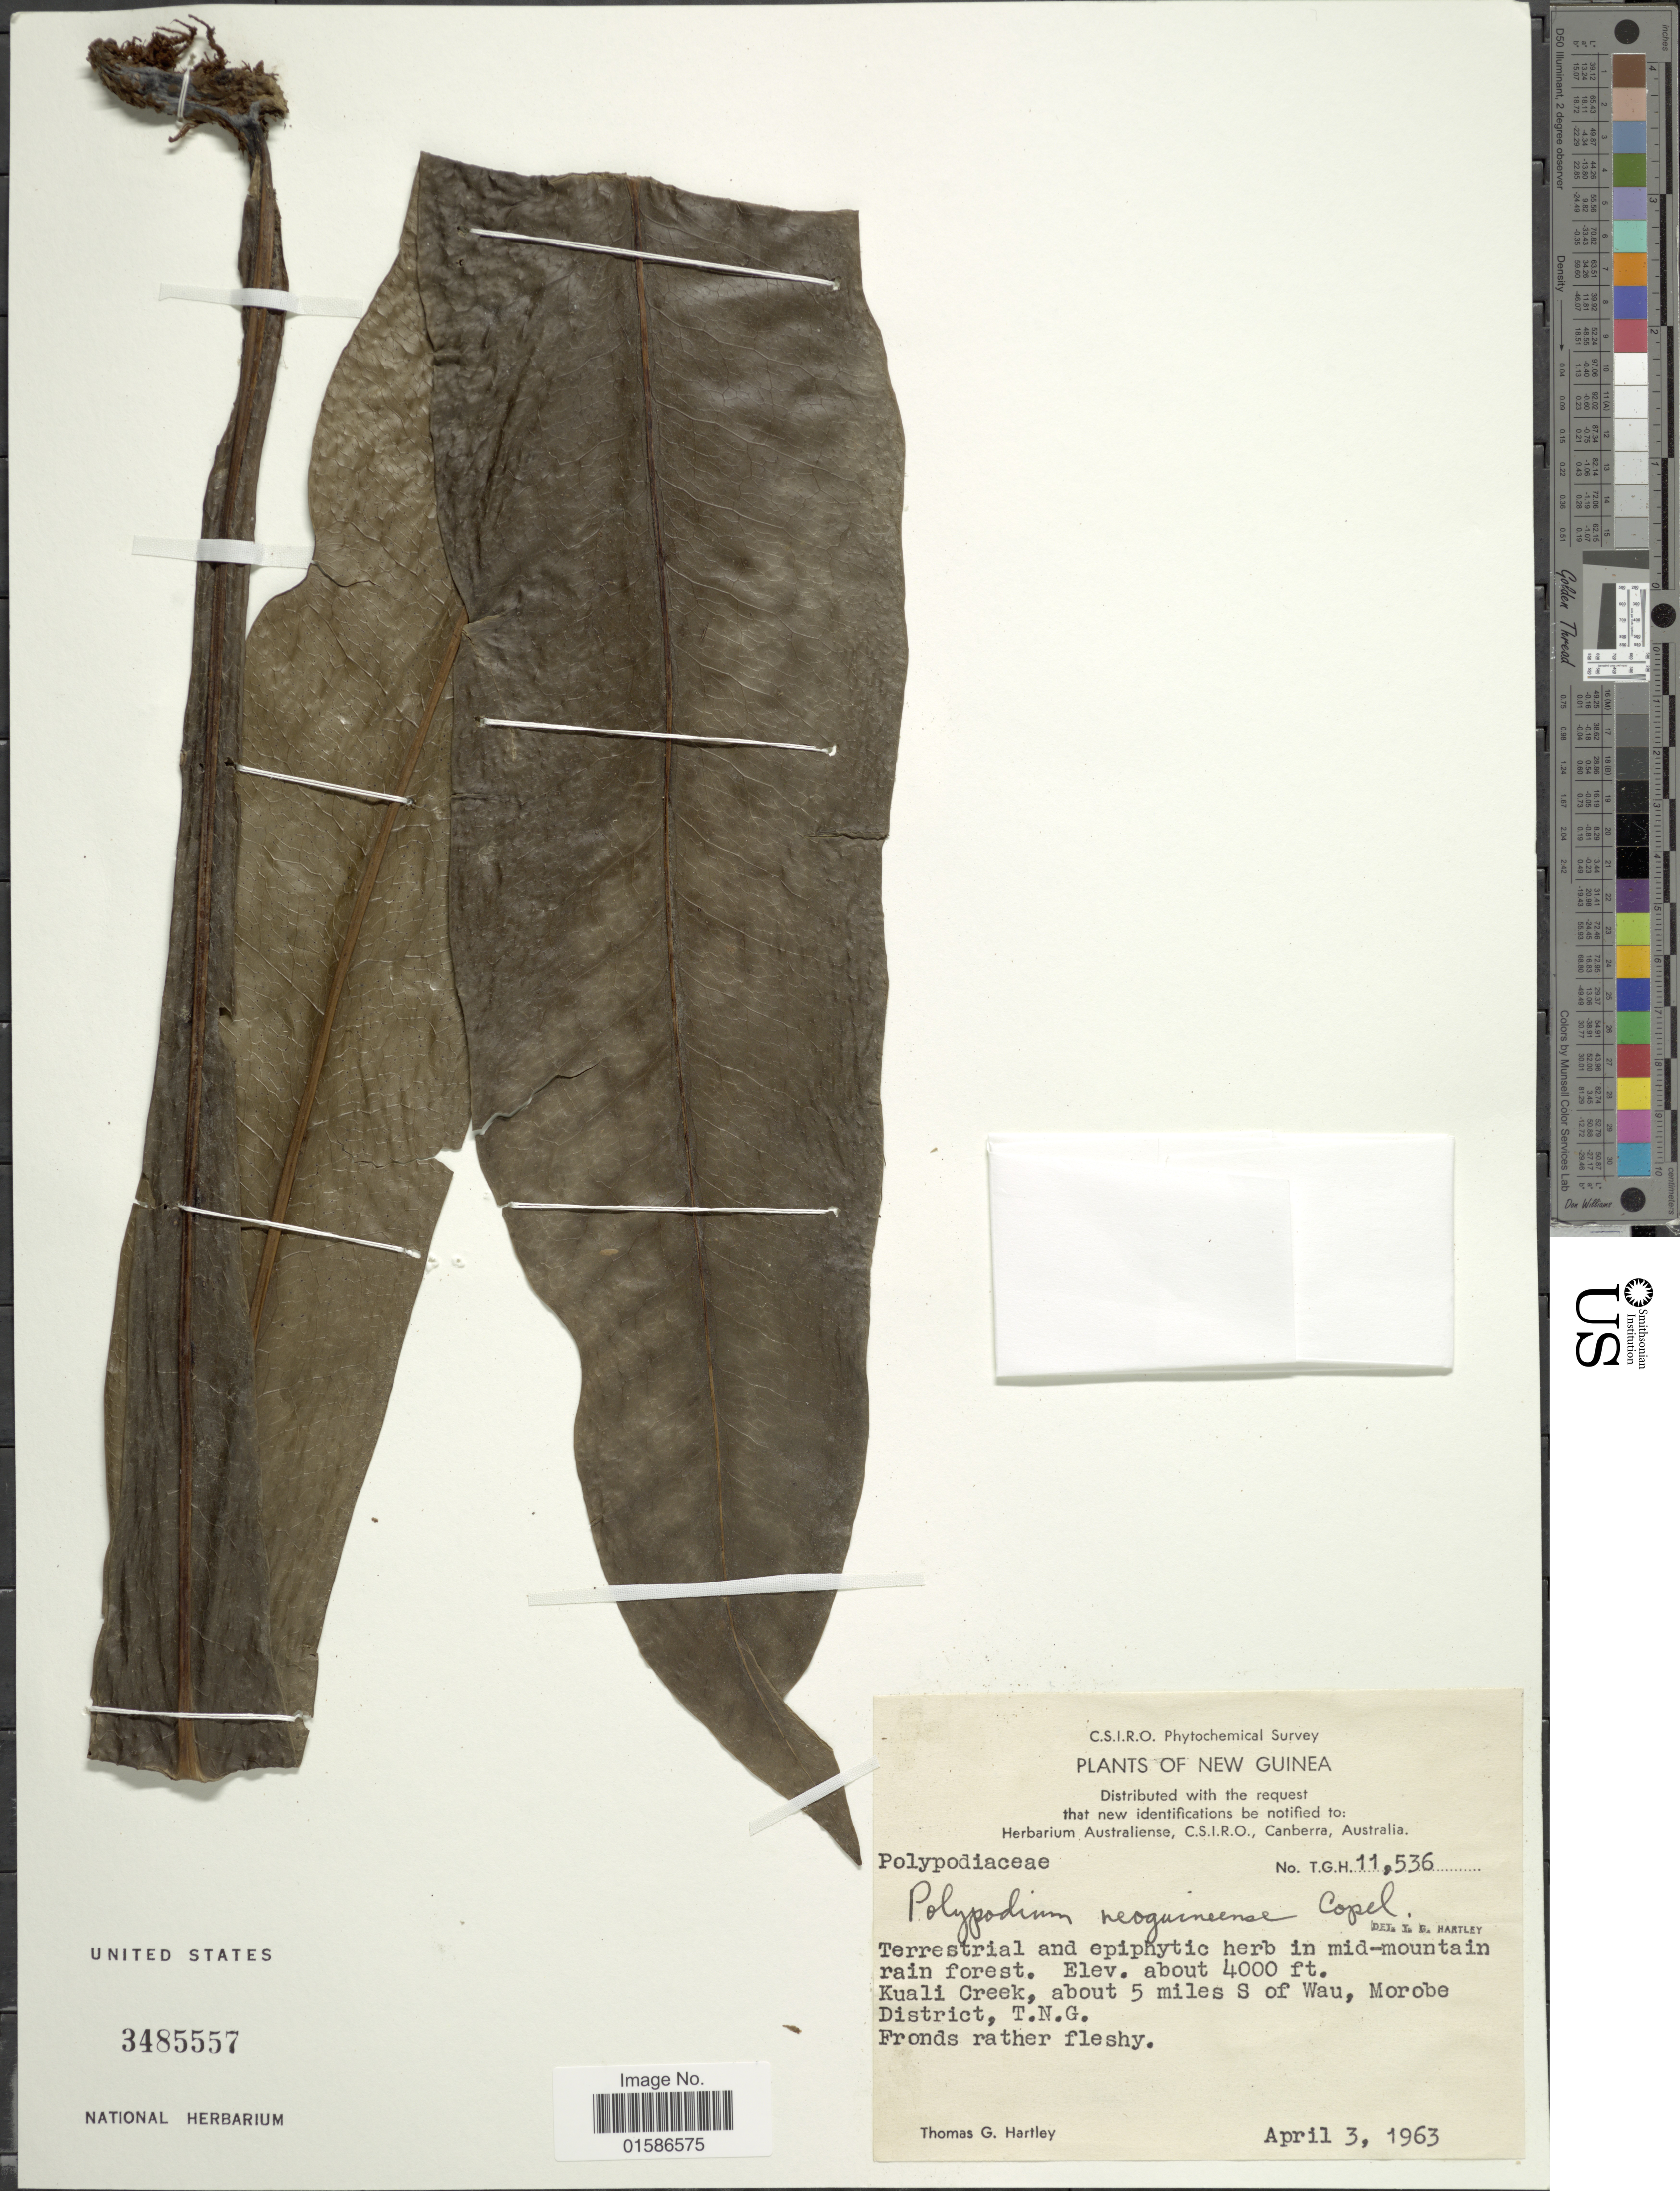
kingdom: Plantae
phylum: Tracheophyta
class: Polypodiopsida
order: Polypodiales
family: Polypodiaceae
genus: Microsorum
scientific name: Microsorum punctatum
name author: (L.) Copel.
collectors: T. G. Hartley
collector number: T.G.H. 11536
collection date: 1963-04-03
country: Papua New Guinea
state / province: Morobe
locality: New Guinea, Kuali Creek, about 5 miles S of Wau, Morobe District, T.N.G.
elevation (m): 1219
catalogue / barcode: US 348557